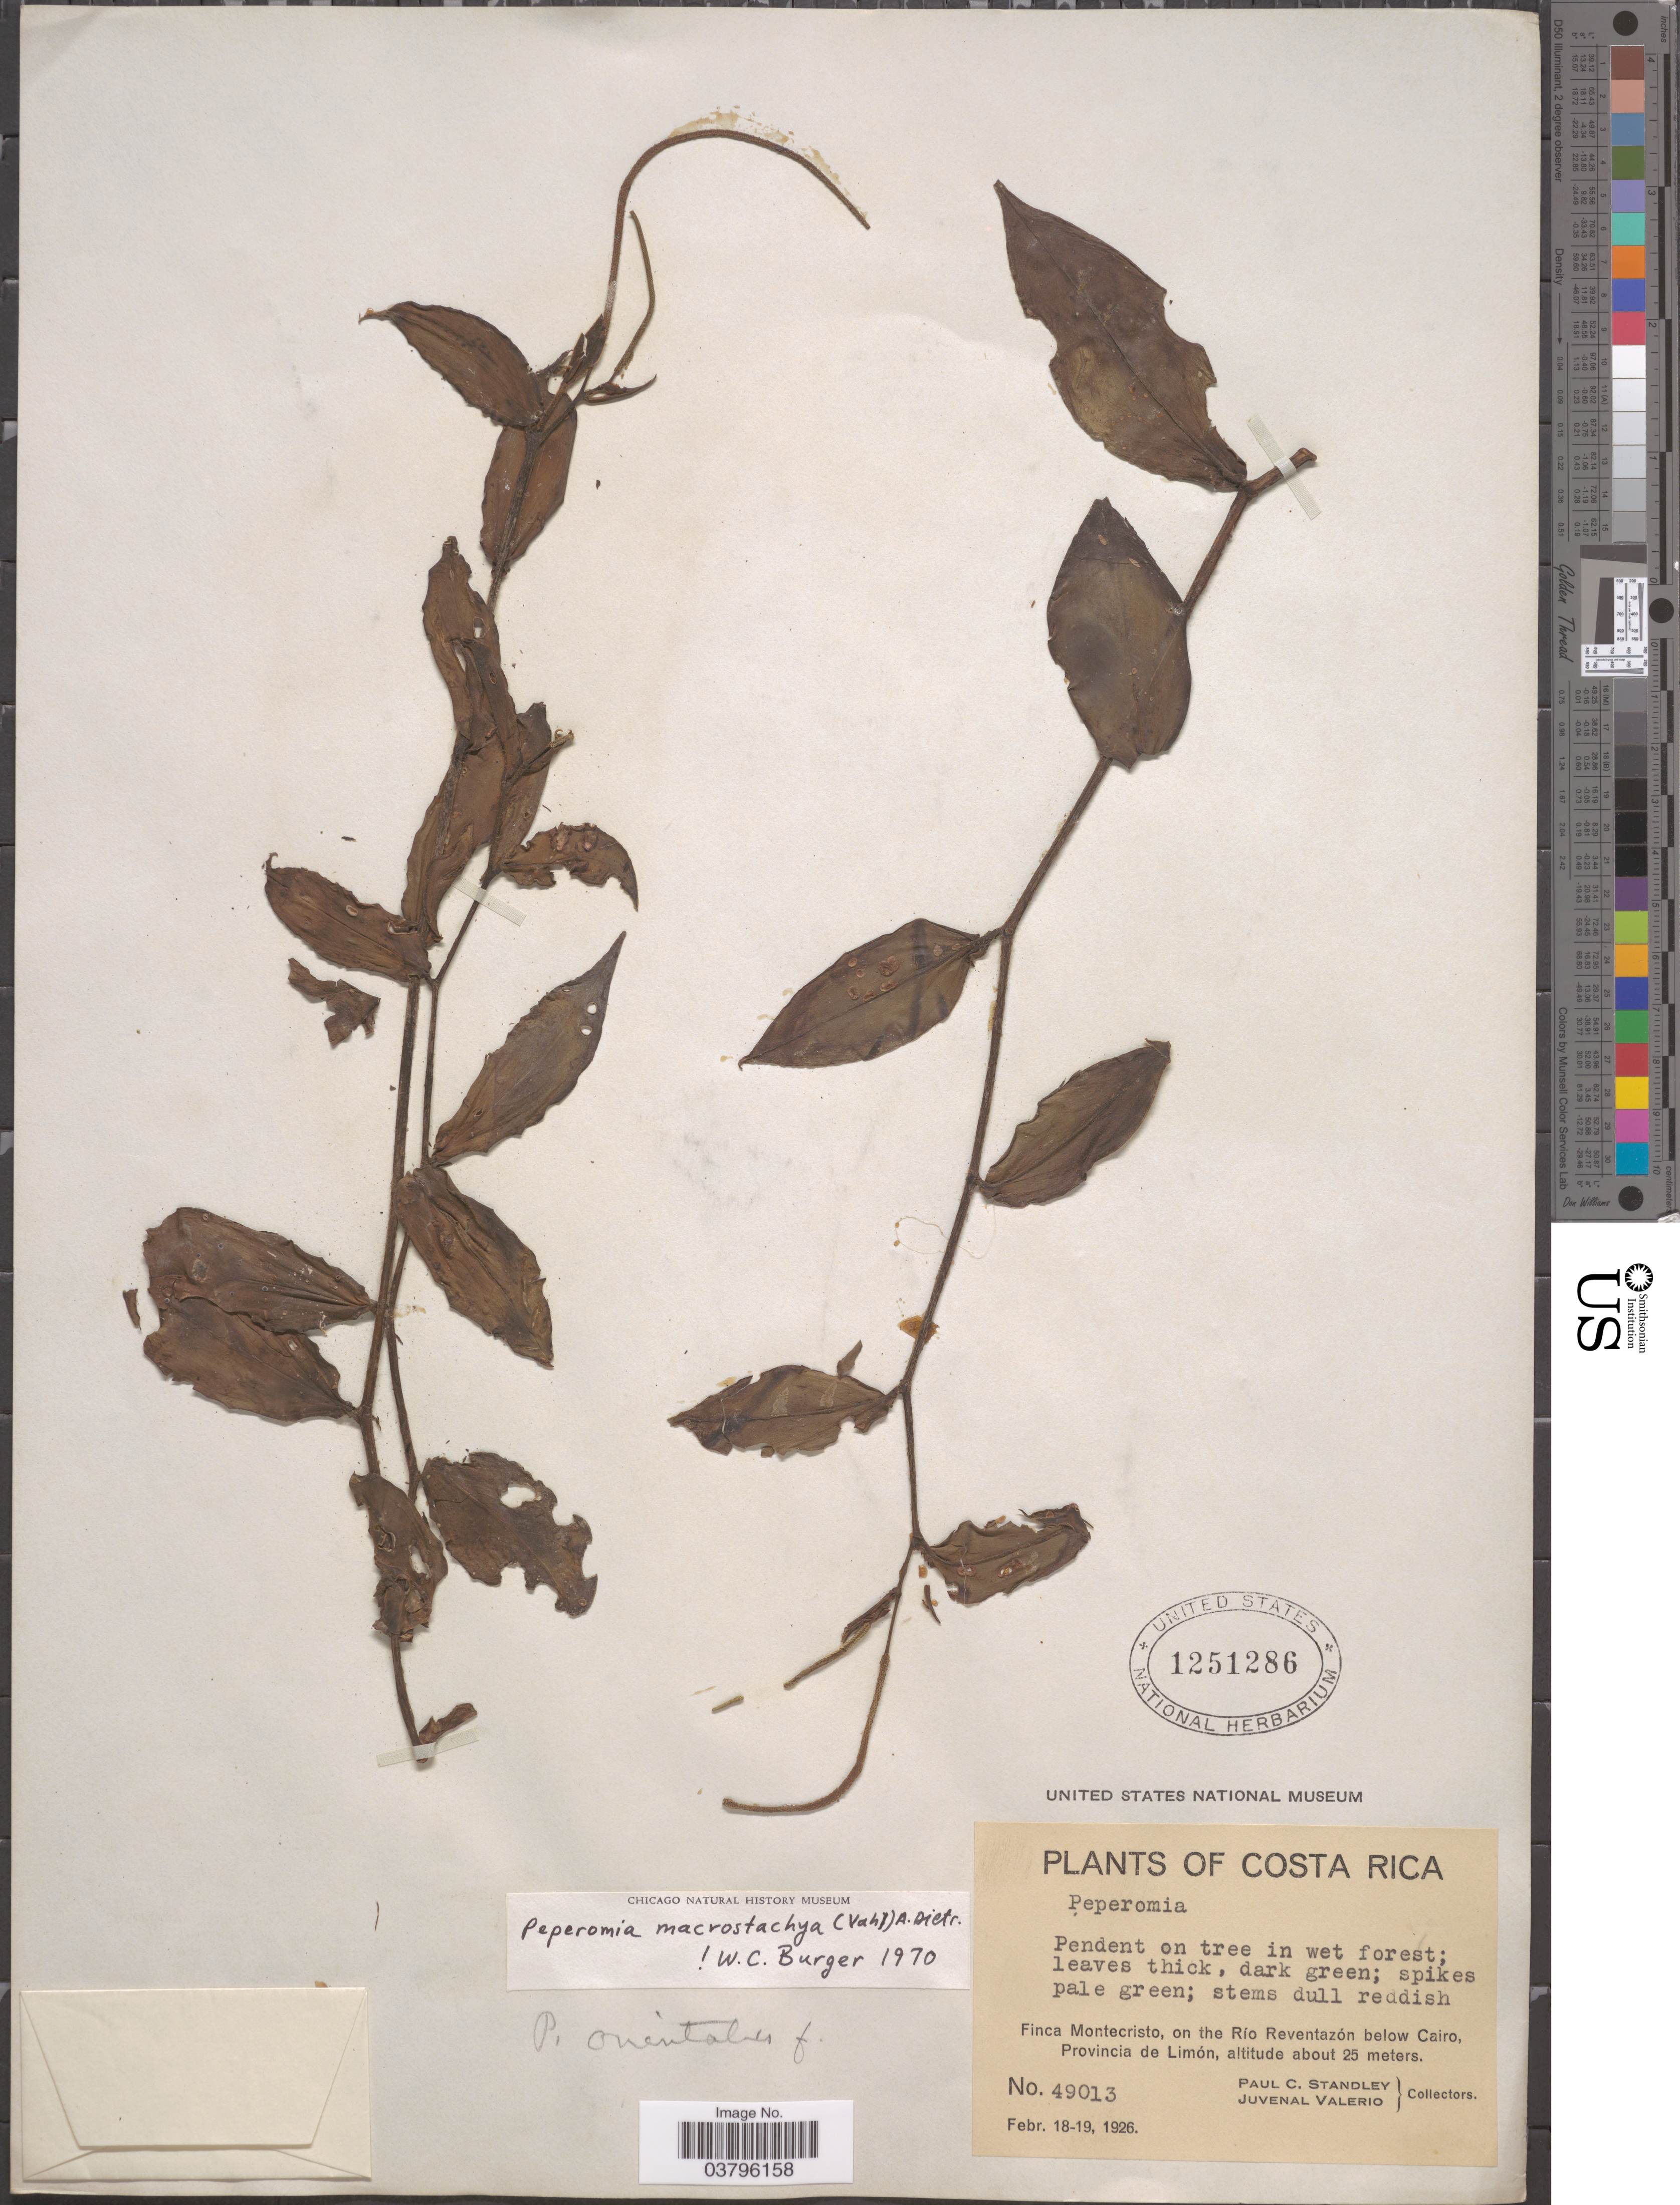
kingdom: Plantae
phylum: Tracheophyta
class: Magnoliopsida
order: Piperales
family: Piperaceae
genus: Peperomia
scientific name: Peperomia portobellensis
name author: Beurl.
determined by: Jiménez, José Estaban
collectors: P. C. Standley & J. Valerio R.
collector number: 49013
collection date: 1926-02-18/1926-02-19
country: Costa Rica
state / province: Limón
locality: Finca Montecristo, on the Río Reventazón below Cairo.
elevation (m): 25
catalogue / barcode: US 1251286